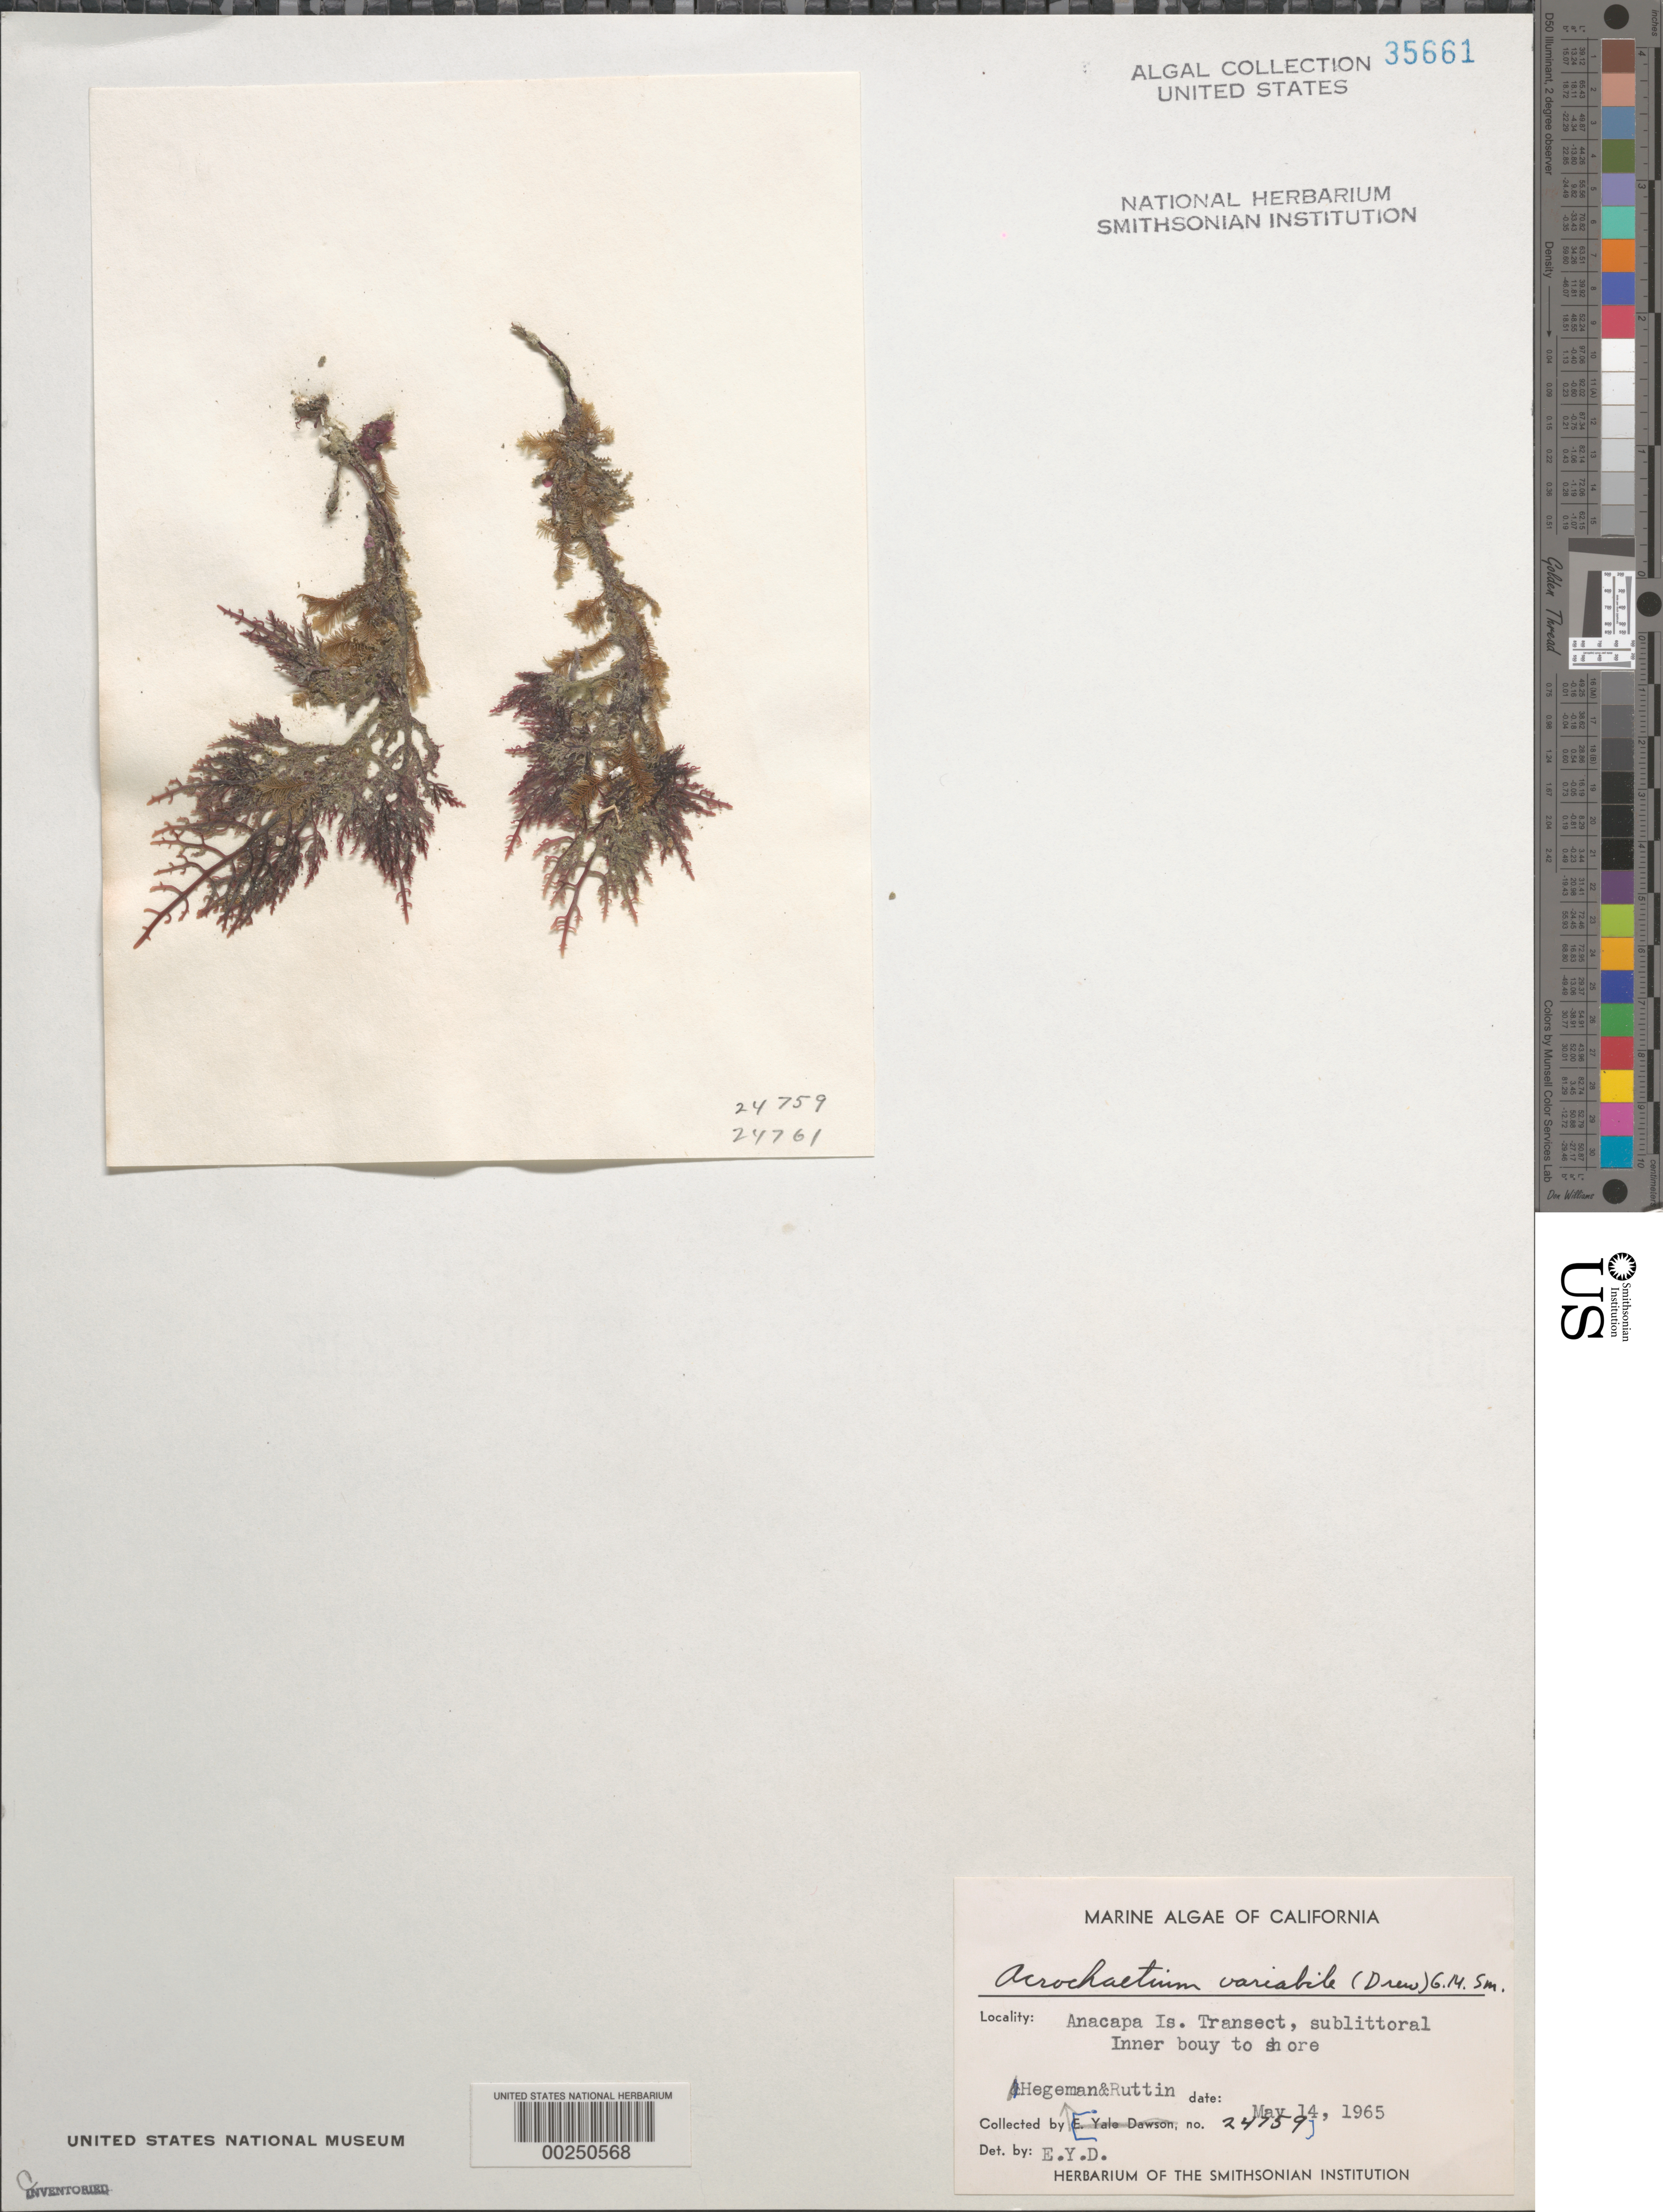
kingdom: Plantae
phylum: Rhodophyta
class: Florideophyceae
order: Colaconematales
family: Colaconemataceae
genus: Colaconema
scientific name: Colaconema variabile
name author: (K.M. Drew) J.N. Norris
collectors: R. Hegeman & -. Ruttin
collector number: EYD 24759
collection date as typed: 14 May 1965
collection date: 1965-05-14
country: United States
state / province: California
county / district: Ventura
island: Anacapa Island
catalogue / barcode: US 35661